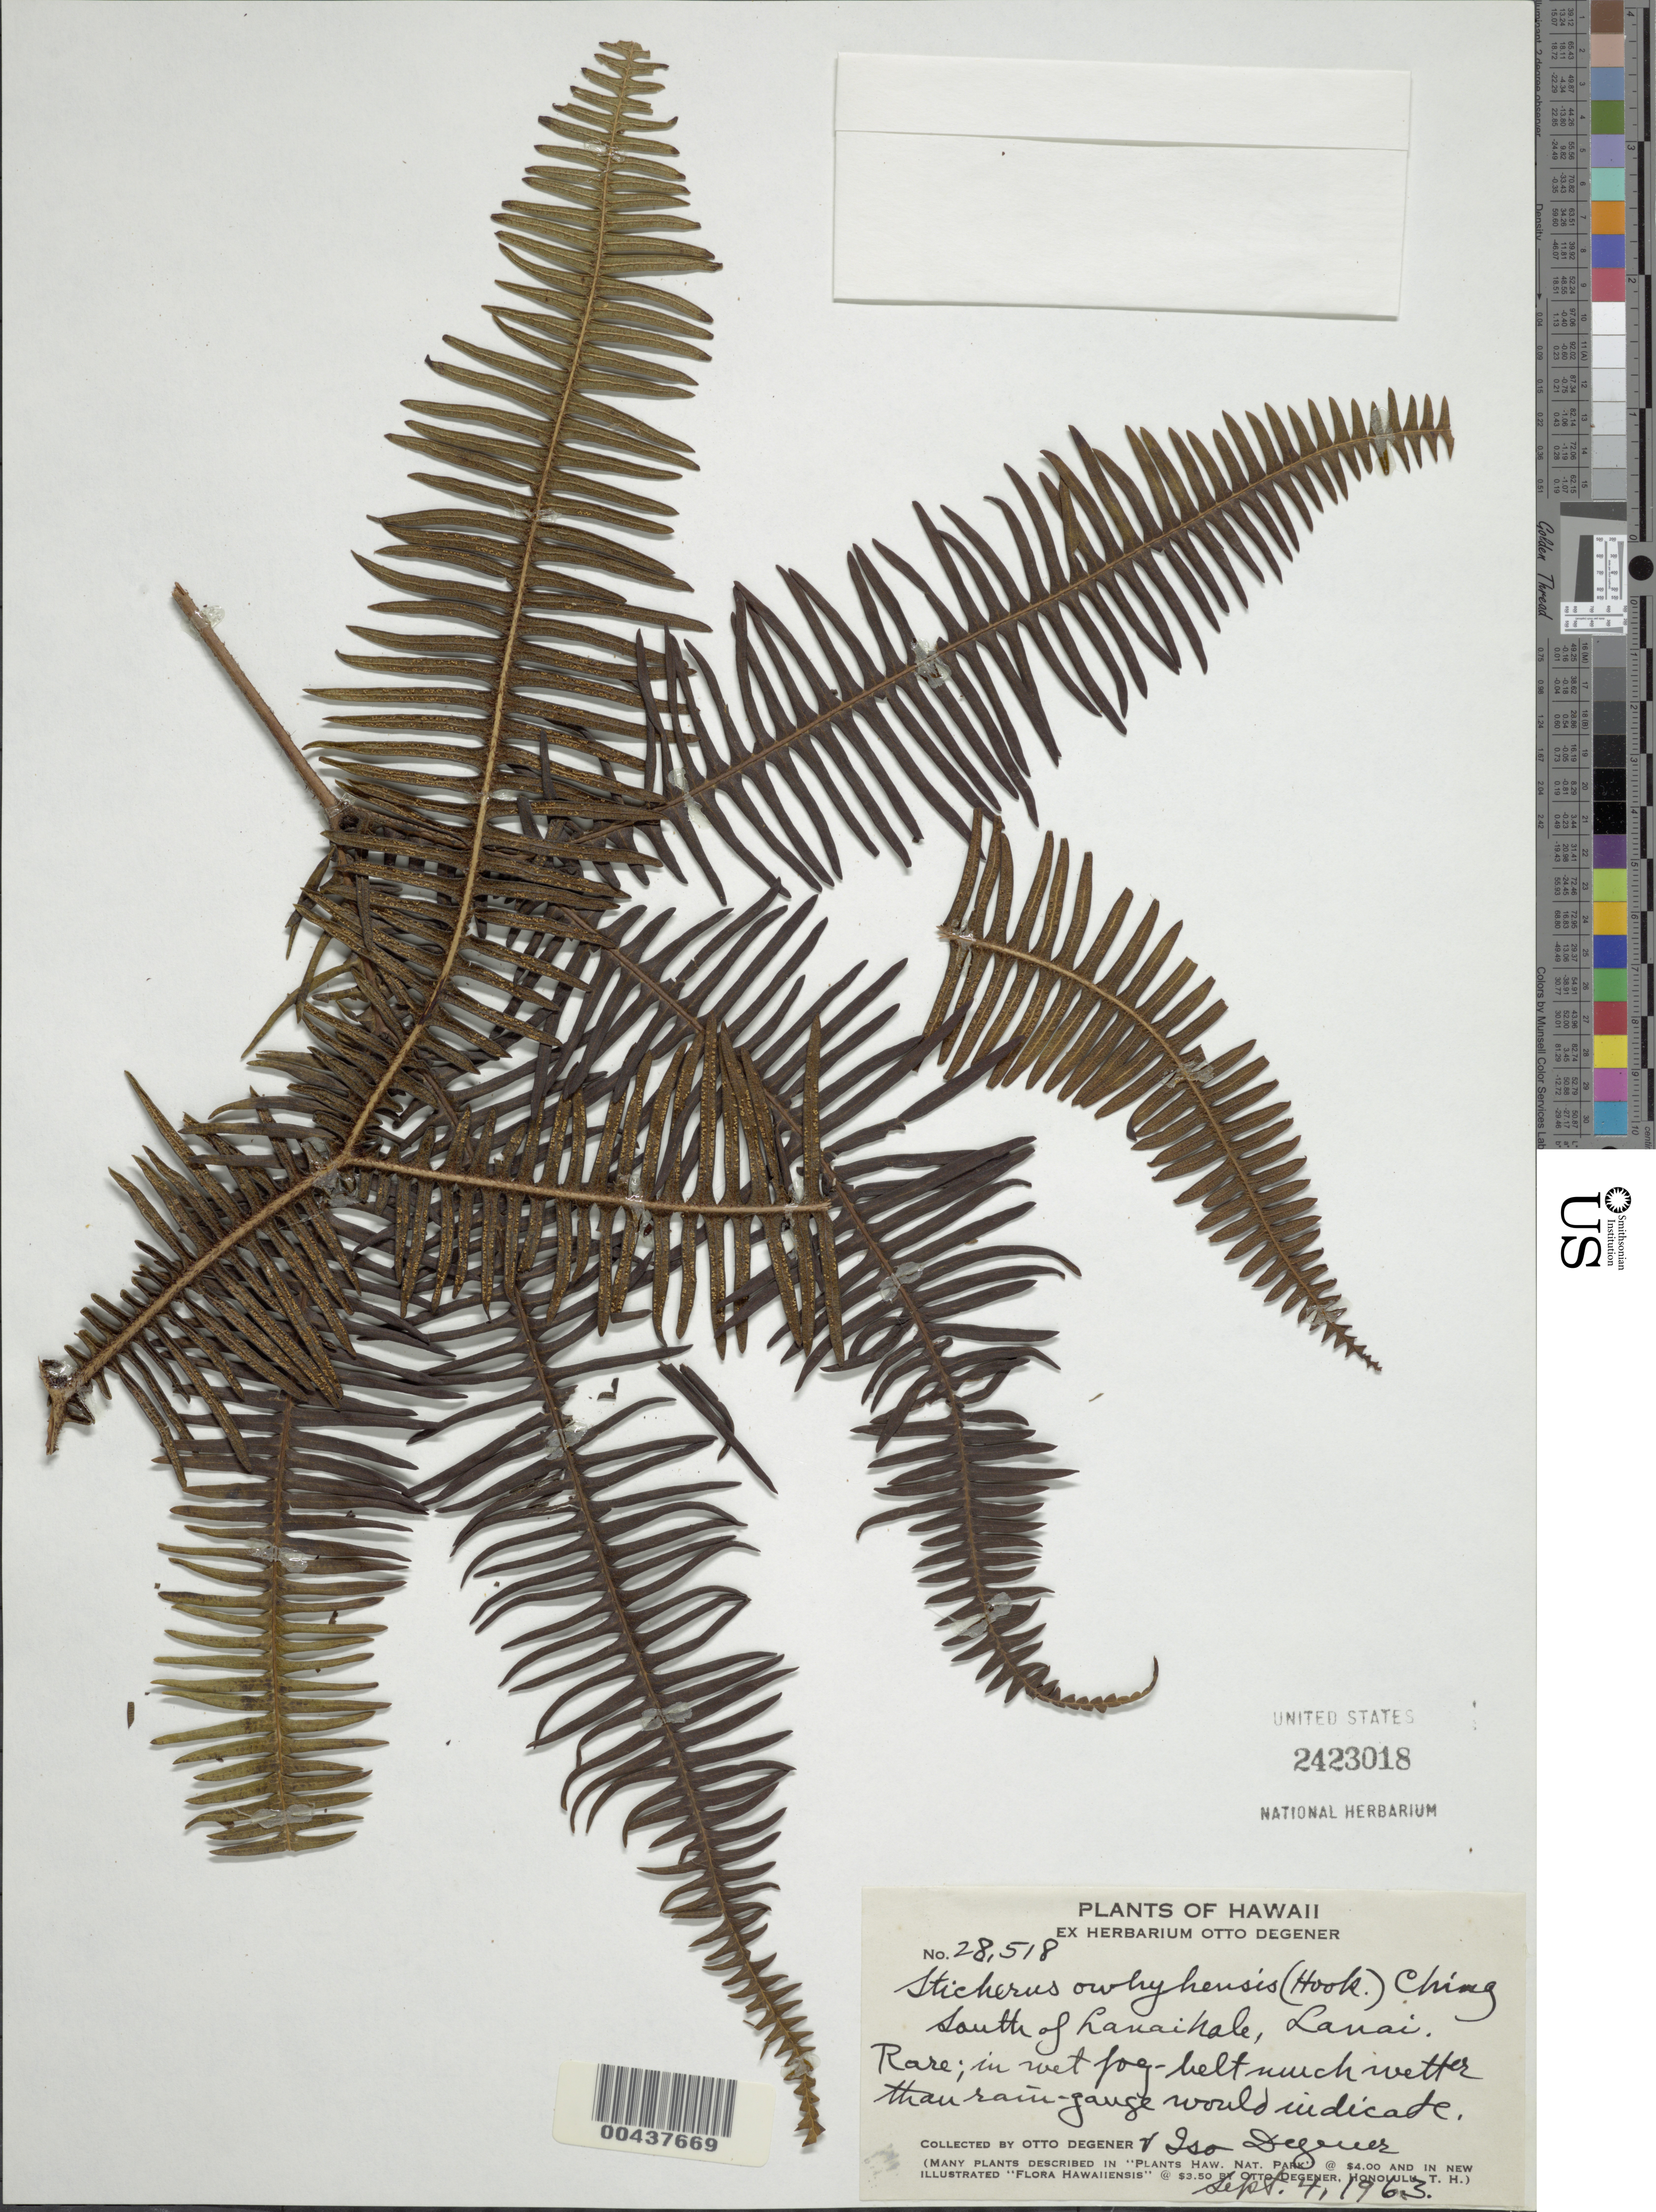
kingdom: Plantae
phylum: Tracheophyta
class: Polypodiopsida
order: Gleicheniales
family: Gleicheniaceae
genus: Sticherus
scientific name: Sticherus owhyhensis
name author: (Hook.) Ching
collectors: O. Degener & I. Degener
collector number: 28518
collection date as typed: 4 Sep 1963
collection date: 1963-09-04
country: United States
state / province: Hawaii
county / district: Maui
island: Lana'i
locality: S of Lanaihale, Lanai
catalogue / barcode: US 2423018